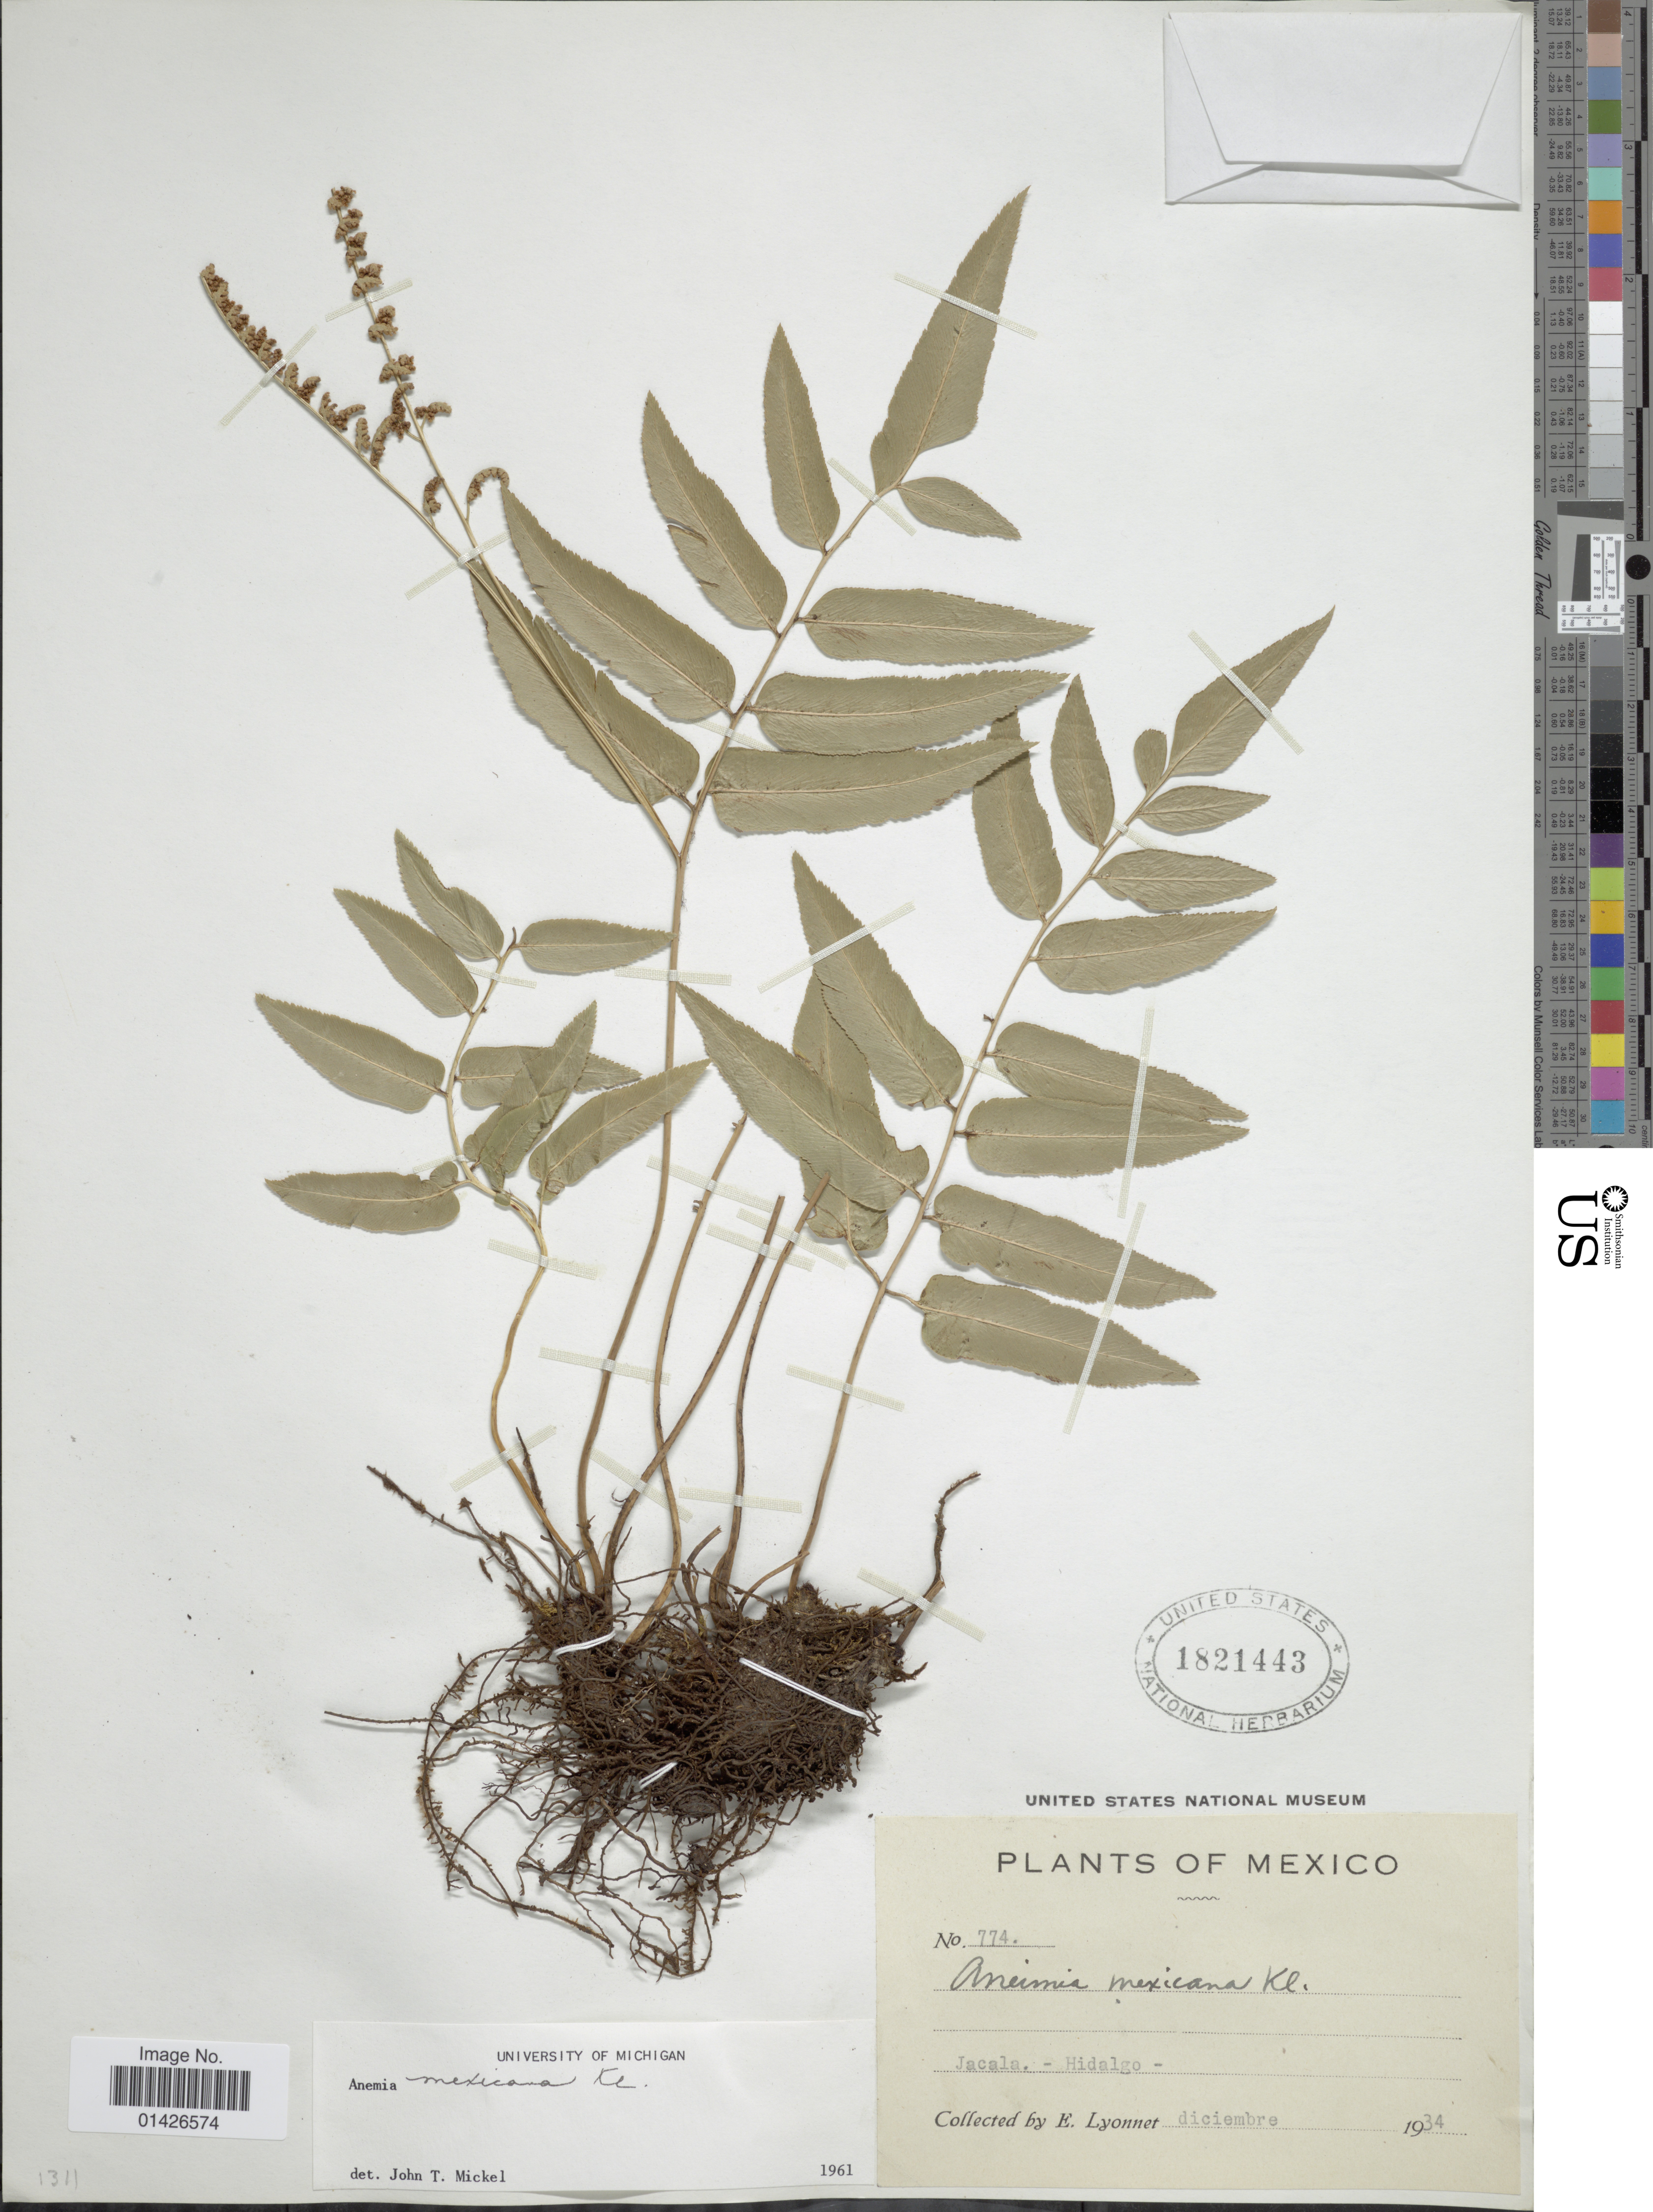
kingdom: Plantae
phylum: Tracheophyta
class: Polypodiopsida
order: Schizaeales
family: Anemiaceae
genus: Anemia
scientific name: Anemia mexicana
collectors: E. Lyonnet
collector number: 774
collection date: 1934-12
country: Mexico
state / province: Hidalgo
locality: Jacala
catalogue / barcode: US 1821443